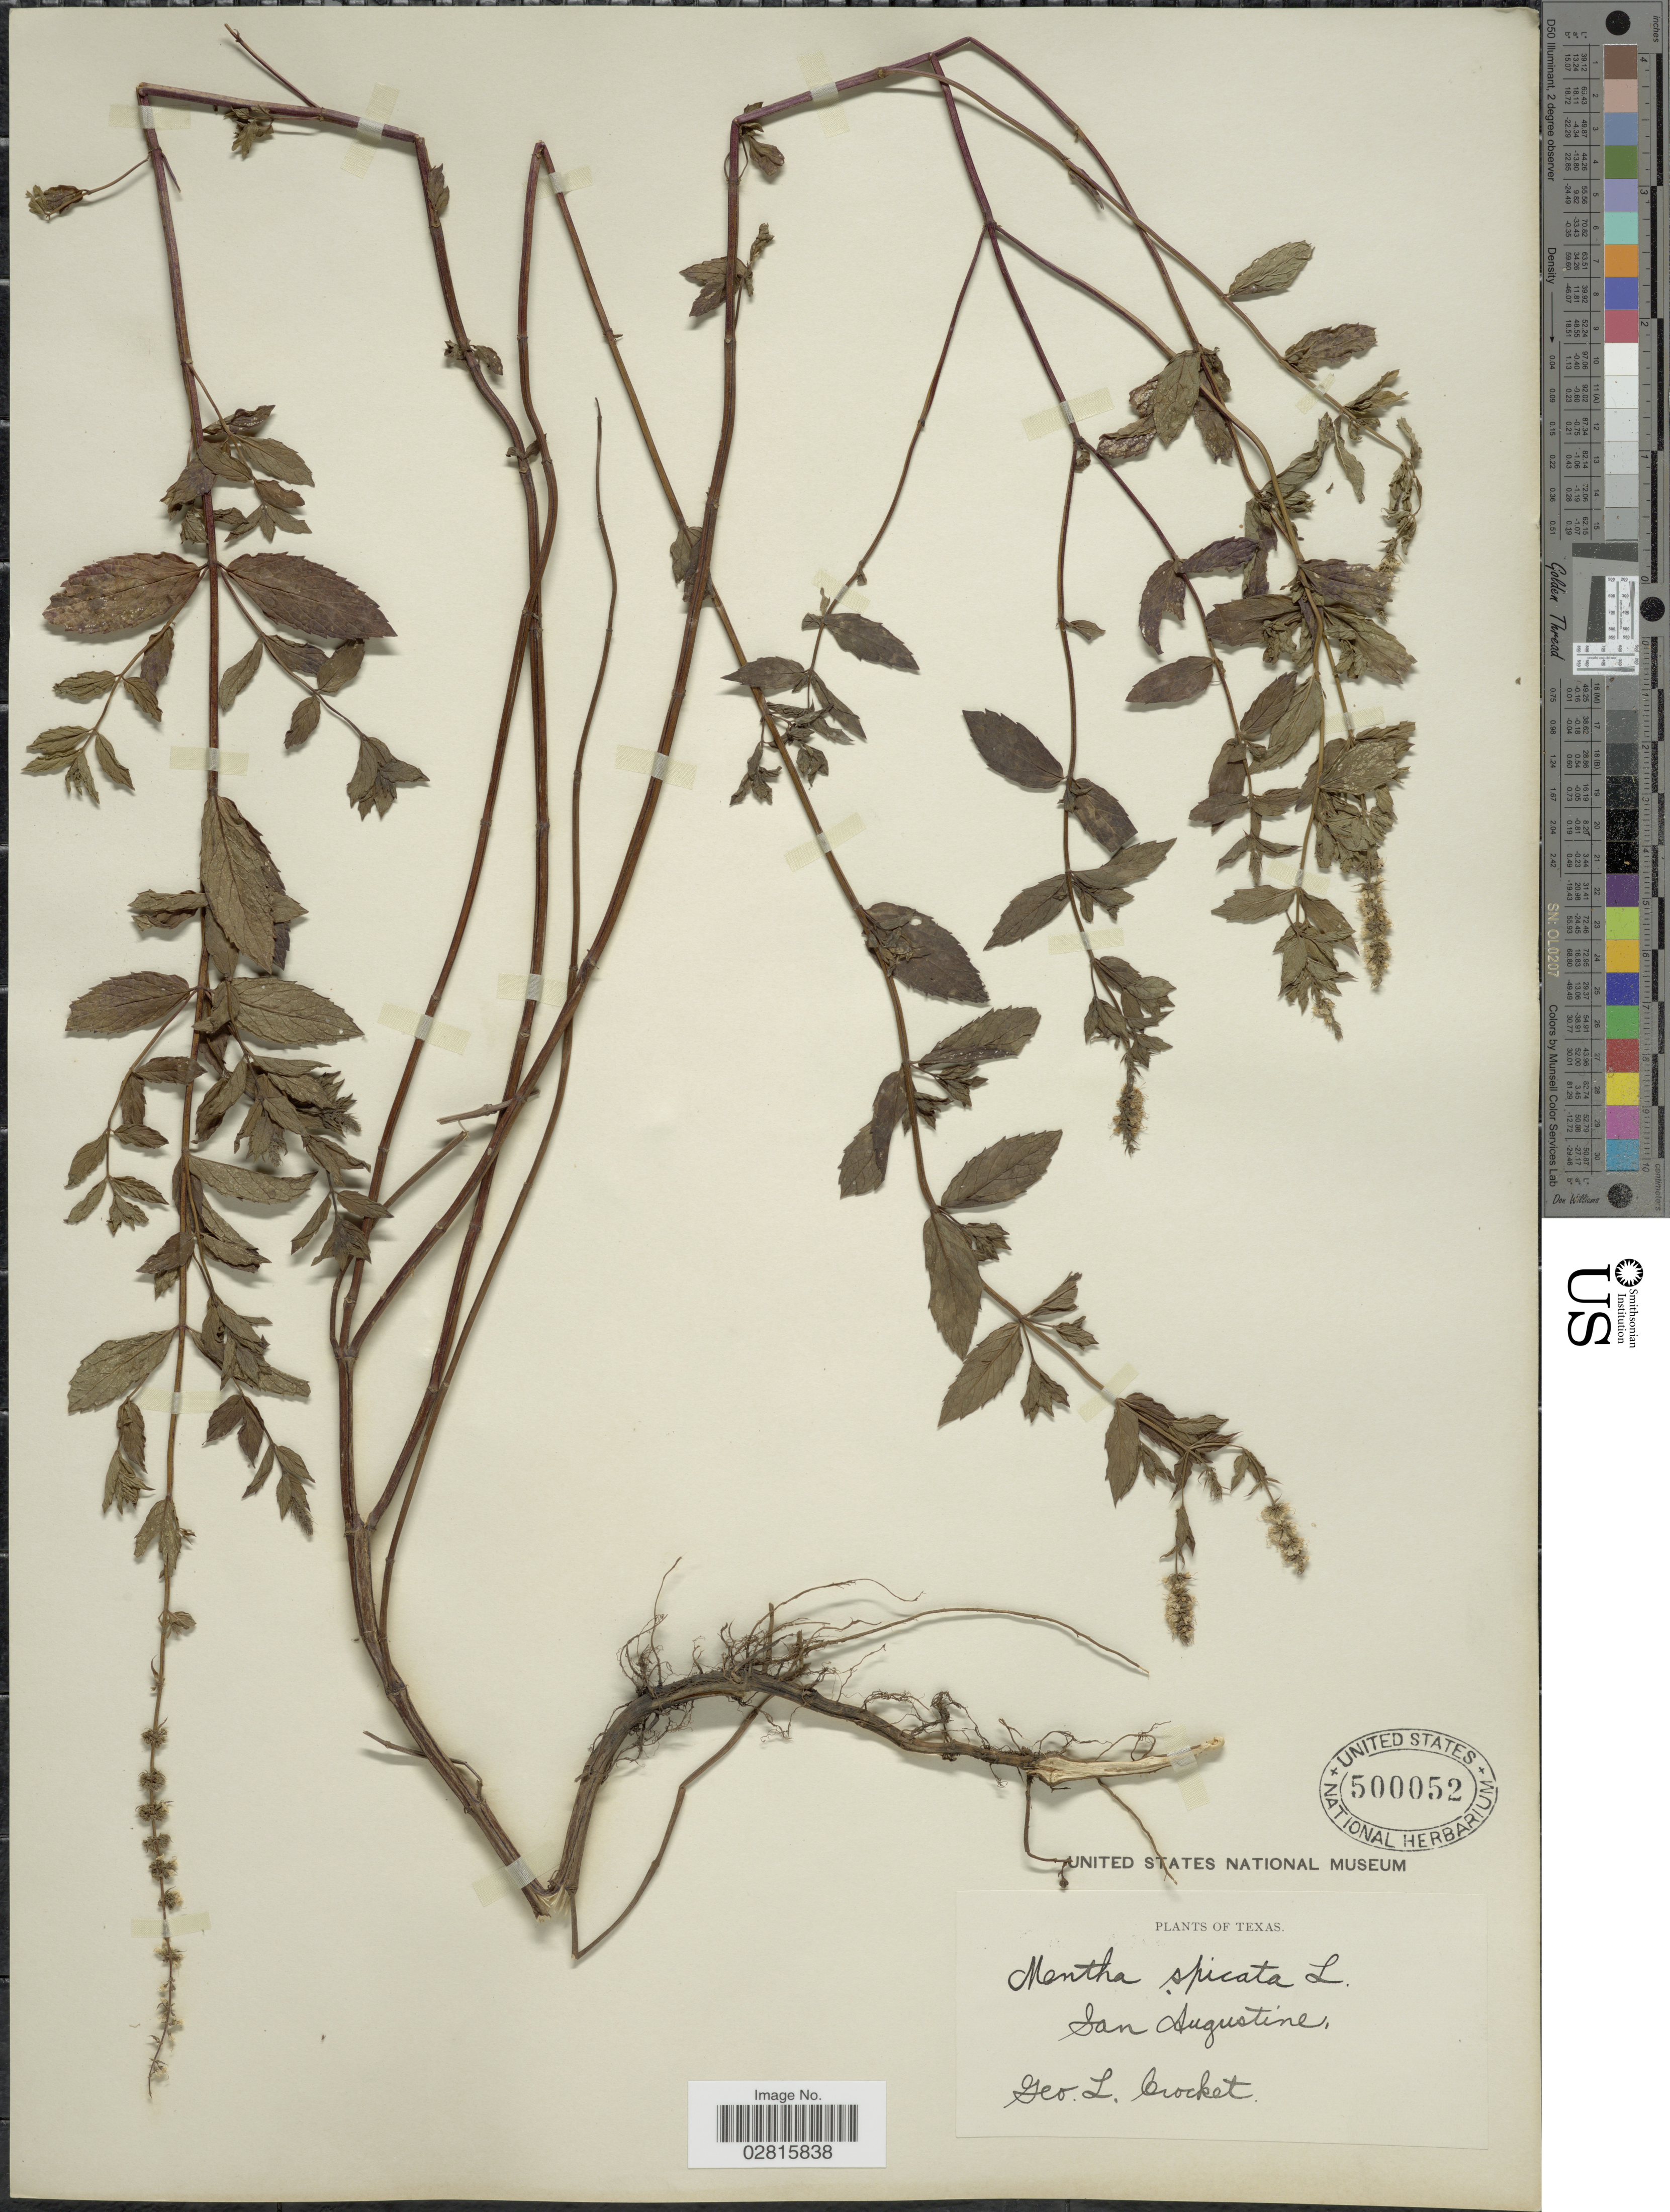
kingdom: Plantae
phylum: Tracheophyta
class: Magnoliopsida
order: Lamiales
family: Lamiaceae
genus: Mentha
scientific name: Mentha spicata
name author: L.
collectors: G. Crocket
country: United States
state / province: Texas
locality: San Augustine.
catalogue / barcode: US 500052